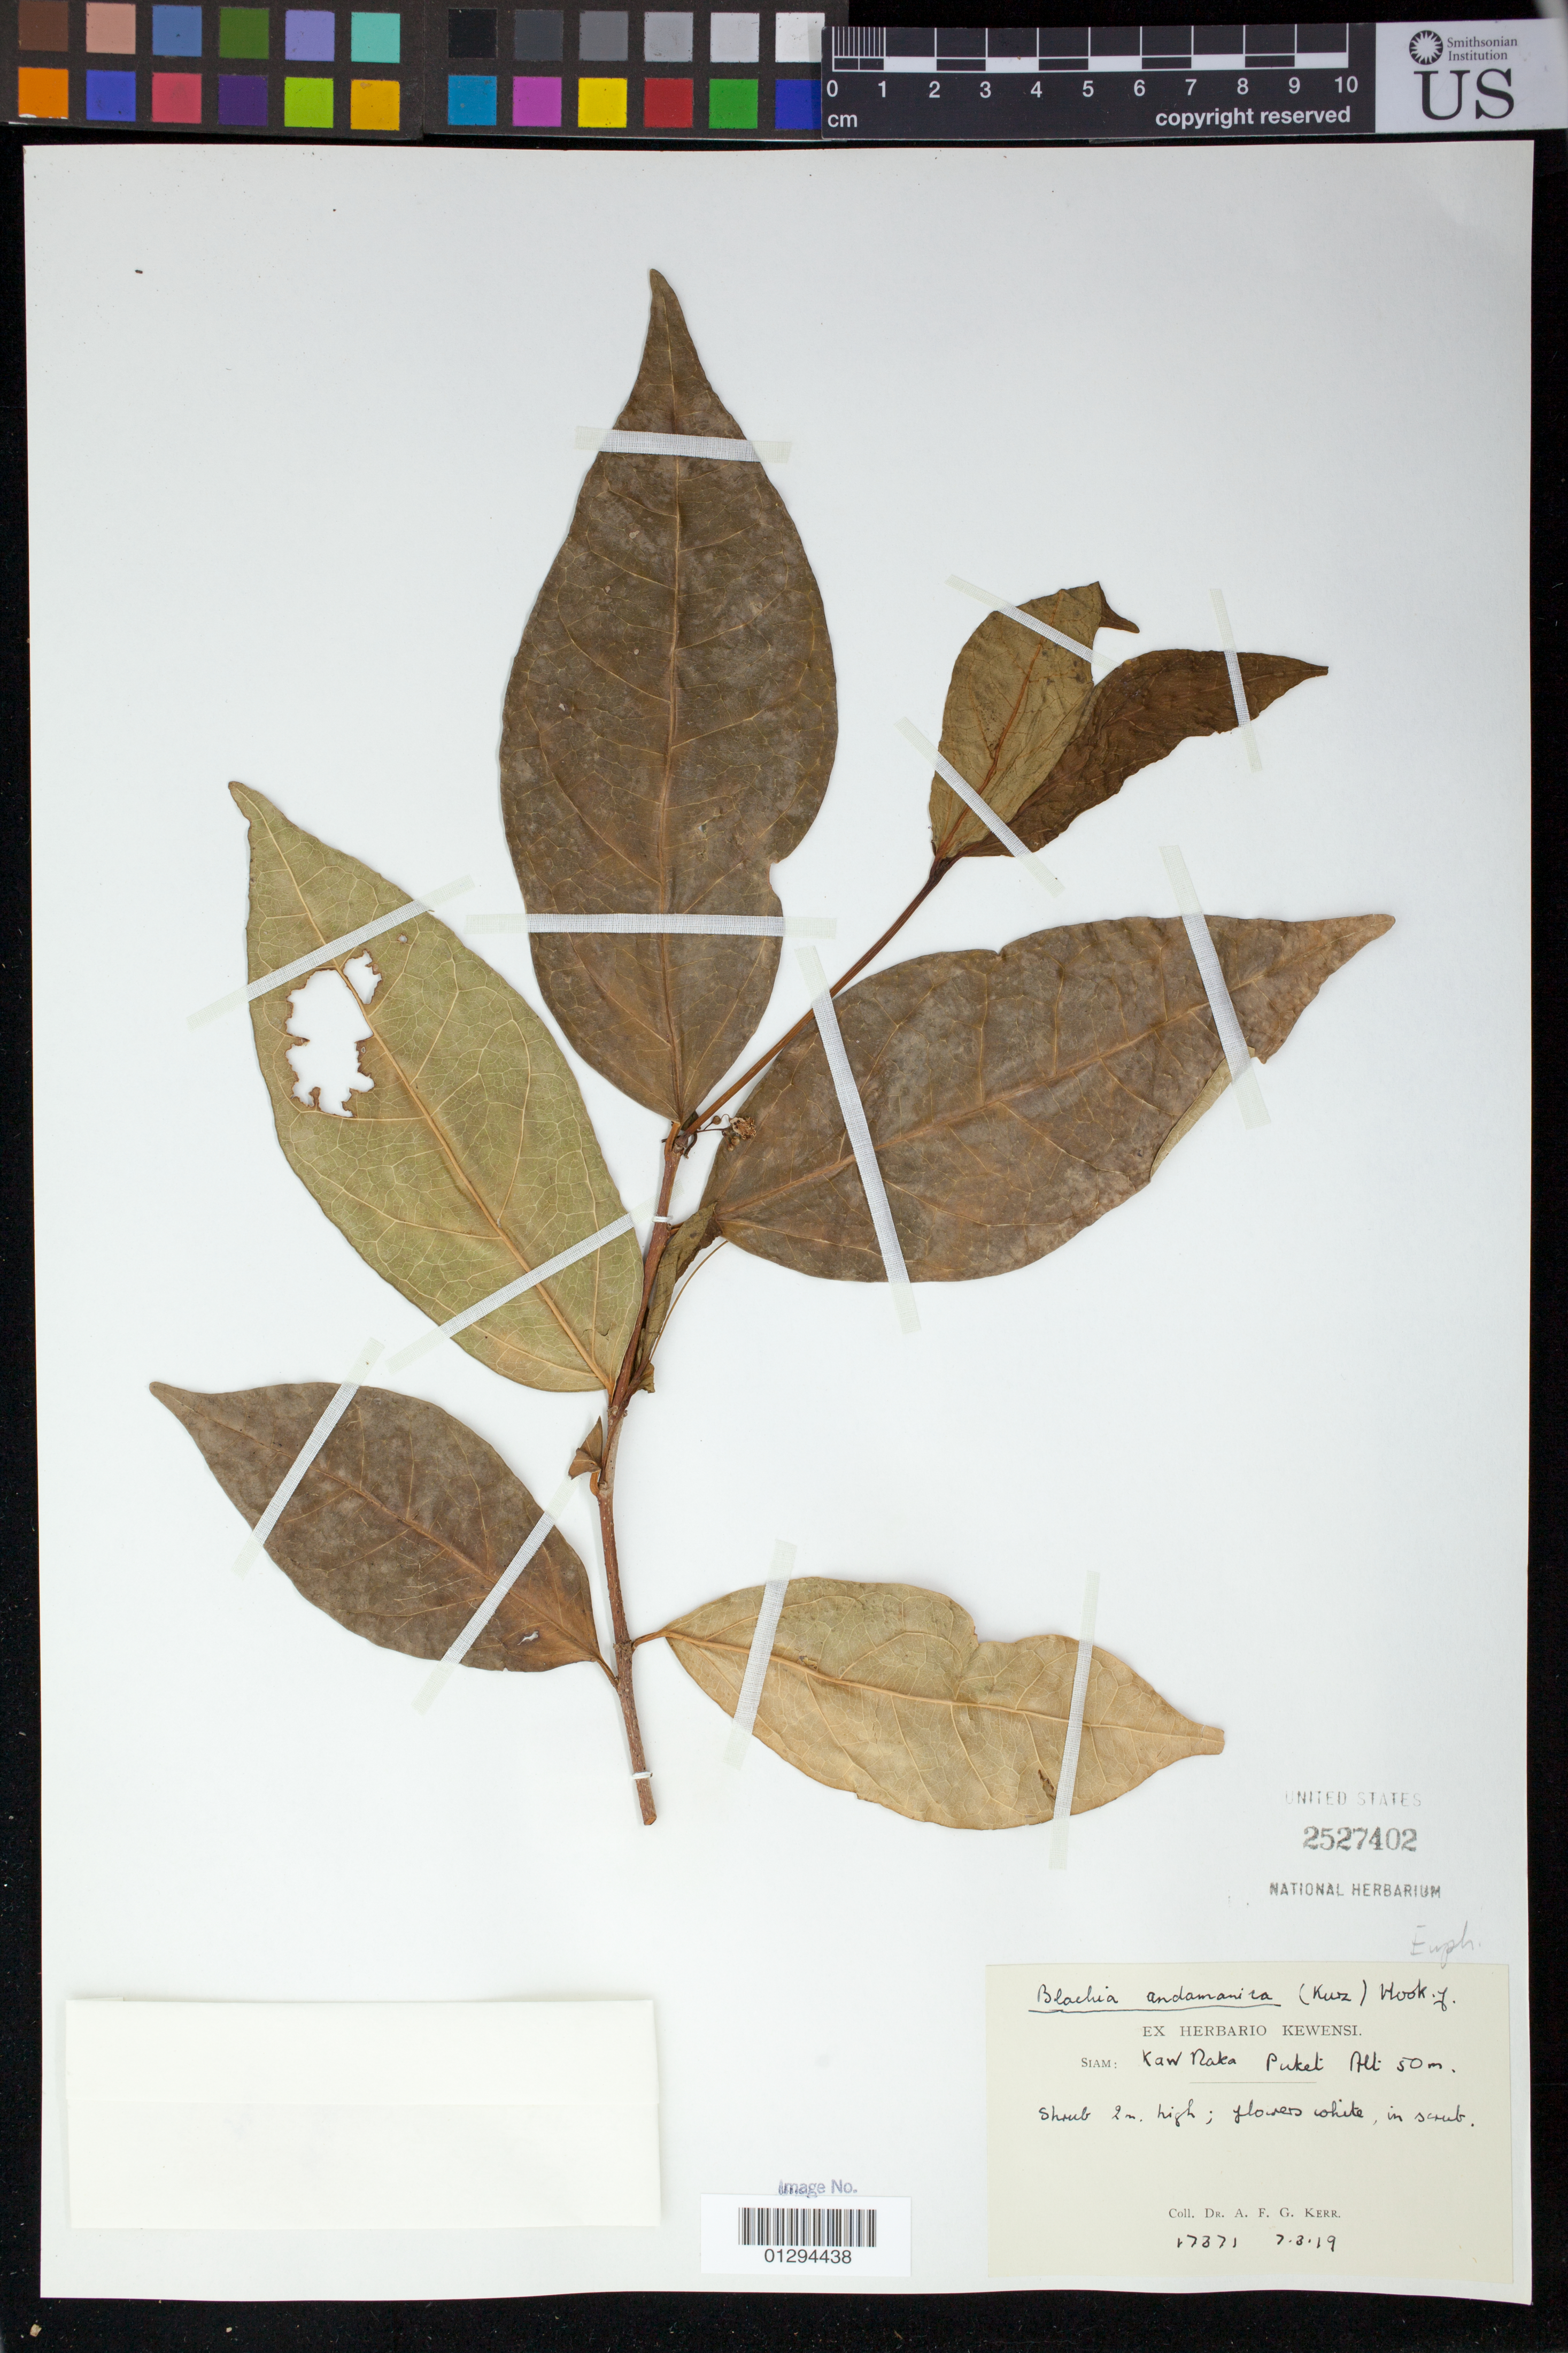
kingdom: Plantae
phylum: Tracheophyta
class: Magnoliopsida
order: Malpighiales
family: Euphorbiaceae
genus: Blachia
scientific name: Blachia andamanica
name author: (Kurz) Hook. f.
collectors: A. F. G. Kerr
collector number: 17371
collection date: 1919-07-03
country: Thailand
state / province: Phuket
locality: Kaw Naka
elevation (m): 50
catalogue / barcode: US 2527402